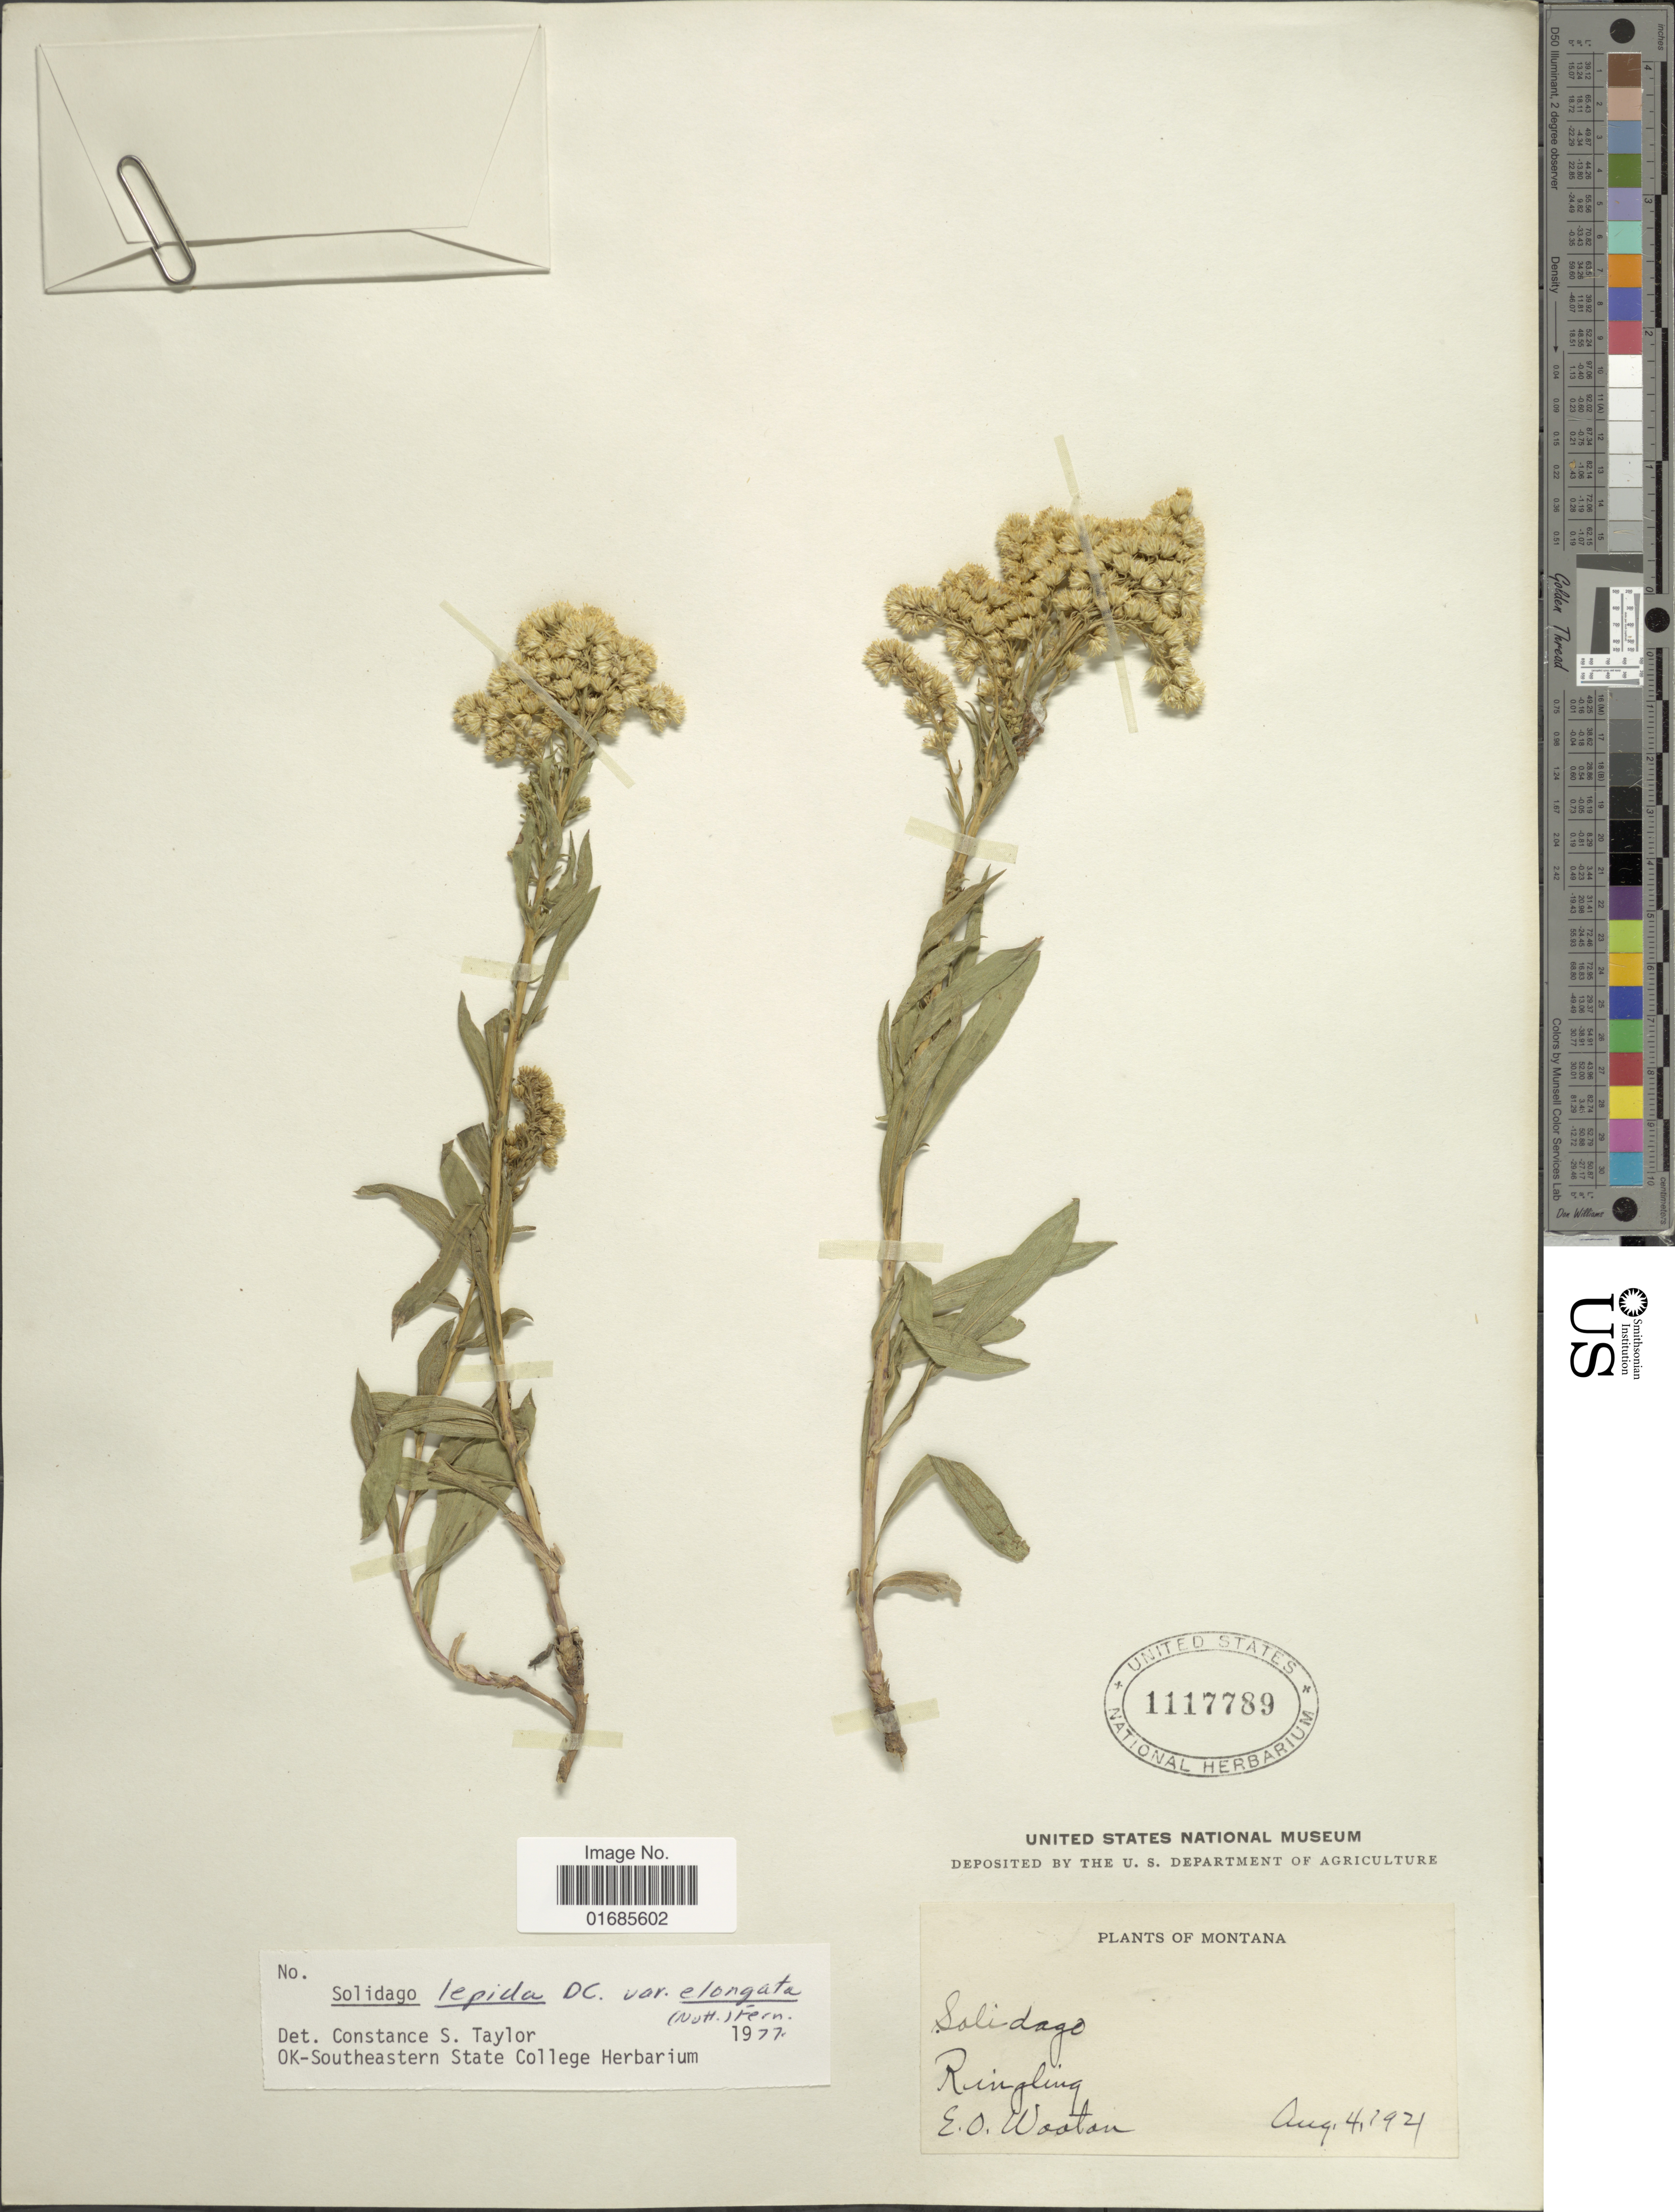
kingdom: Plantae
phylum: Tracheophyta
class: Magnoliopsida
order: Asterales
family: Asteraceae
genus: Solidago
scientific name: Solidago canadensis var. salebrosa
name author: (Piper) M.E. Jones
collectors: E. O. Wooton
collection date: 1921-08-04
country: United States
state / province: Montana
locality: Ringling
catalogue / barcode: US 1117789